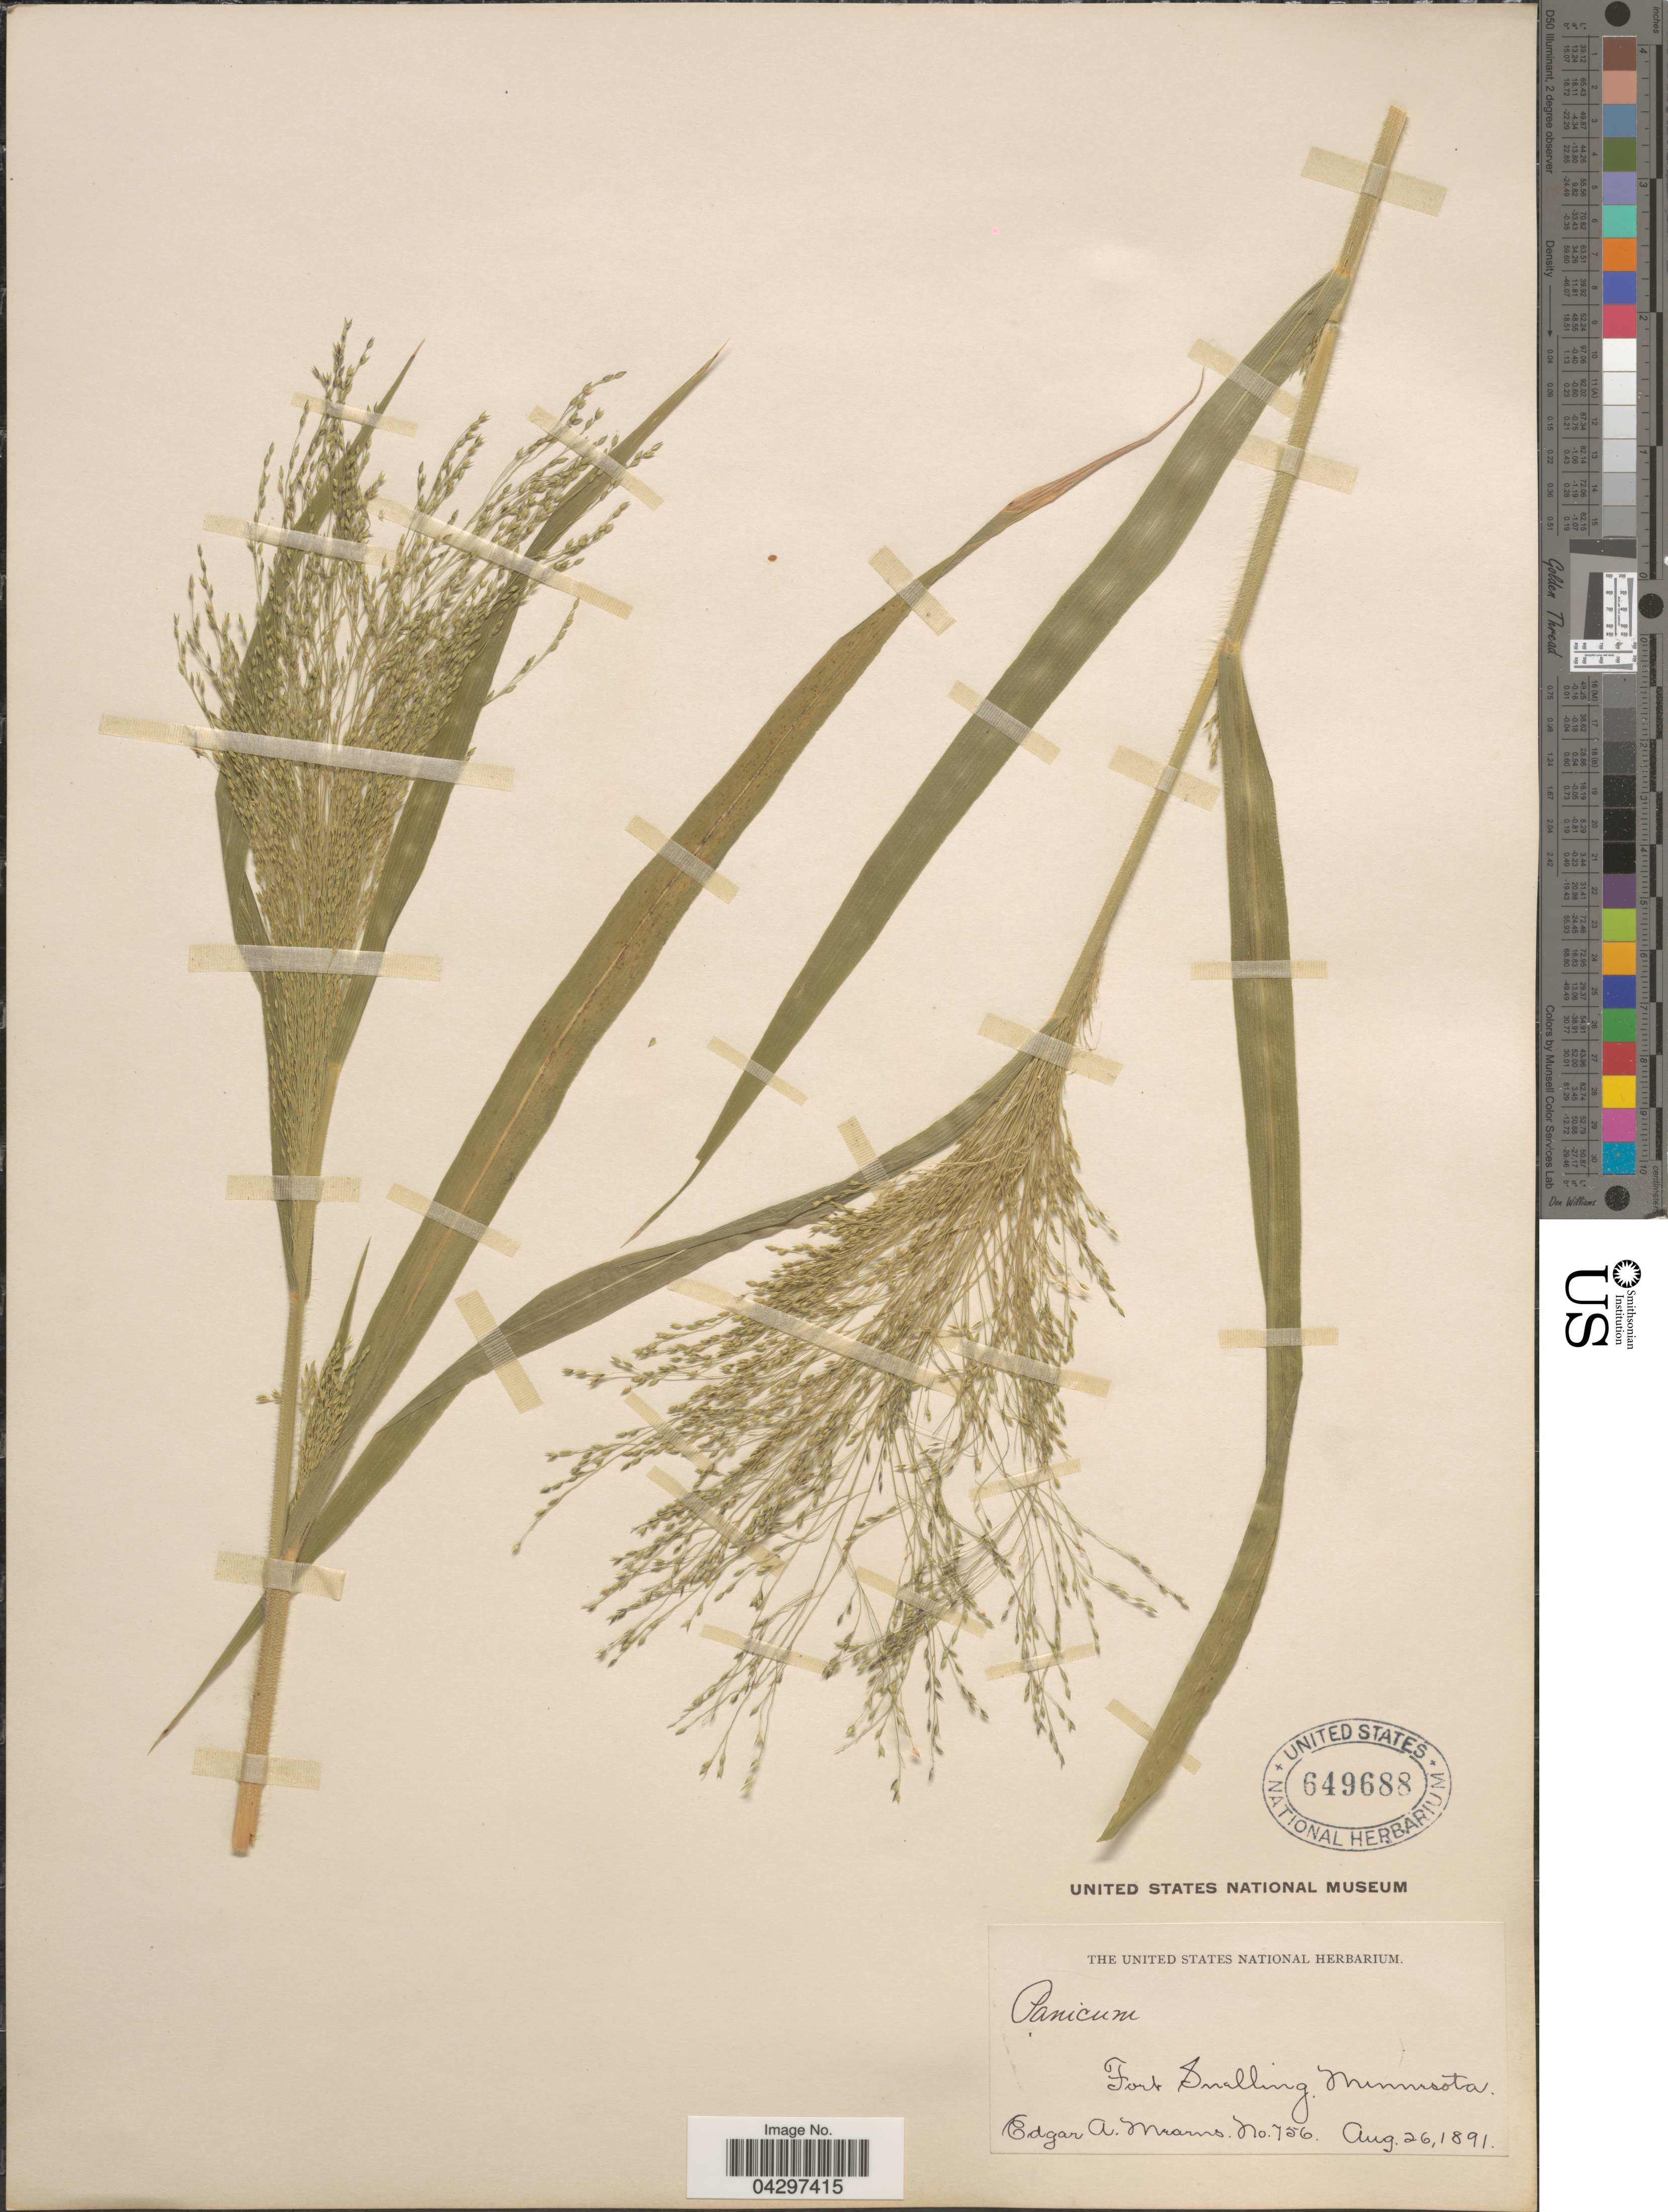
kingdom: Plantae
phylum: Tracheophyta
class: Liliopsida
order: Poales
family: Poaceae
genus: Panicum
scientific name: Panicum capillare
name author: L.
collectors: E. A. Mearns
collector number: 756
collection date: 1891-08-26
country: United States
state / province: Minnesota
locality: Fort Snelling.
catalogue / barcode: US 649688